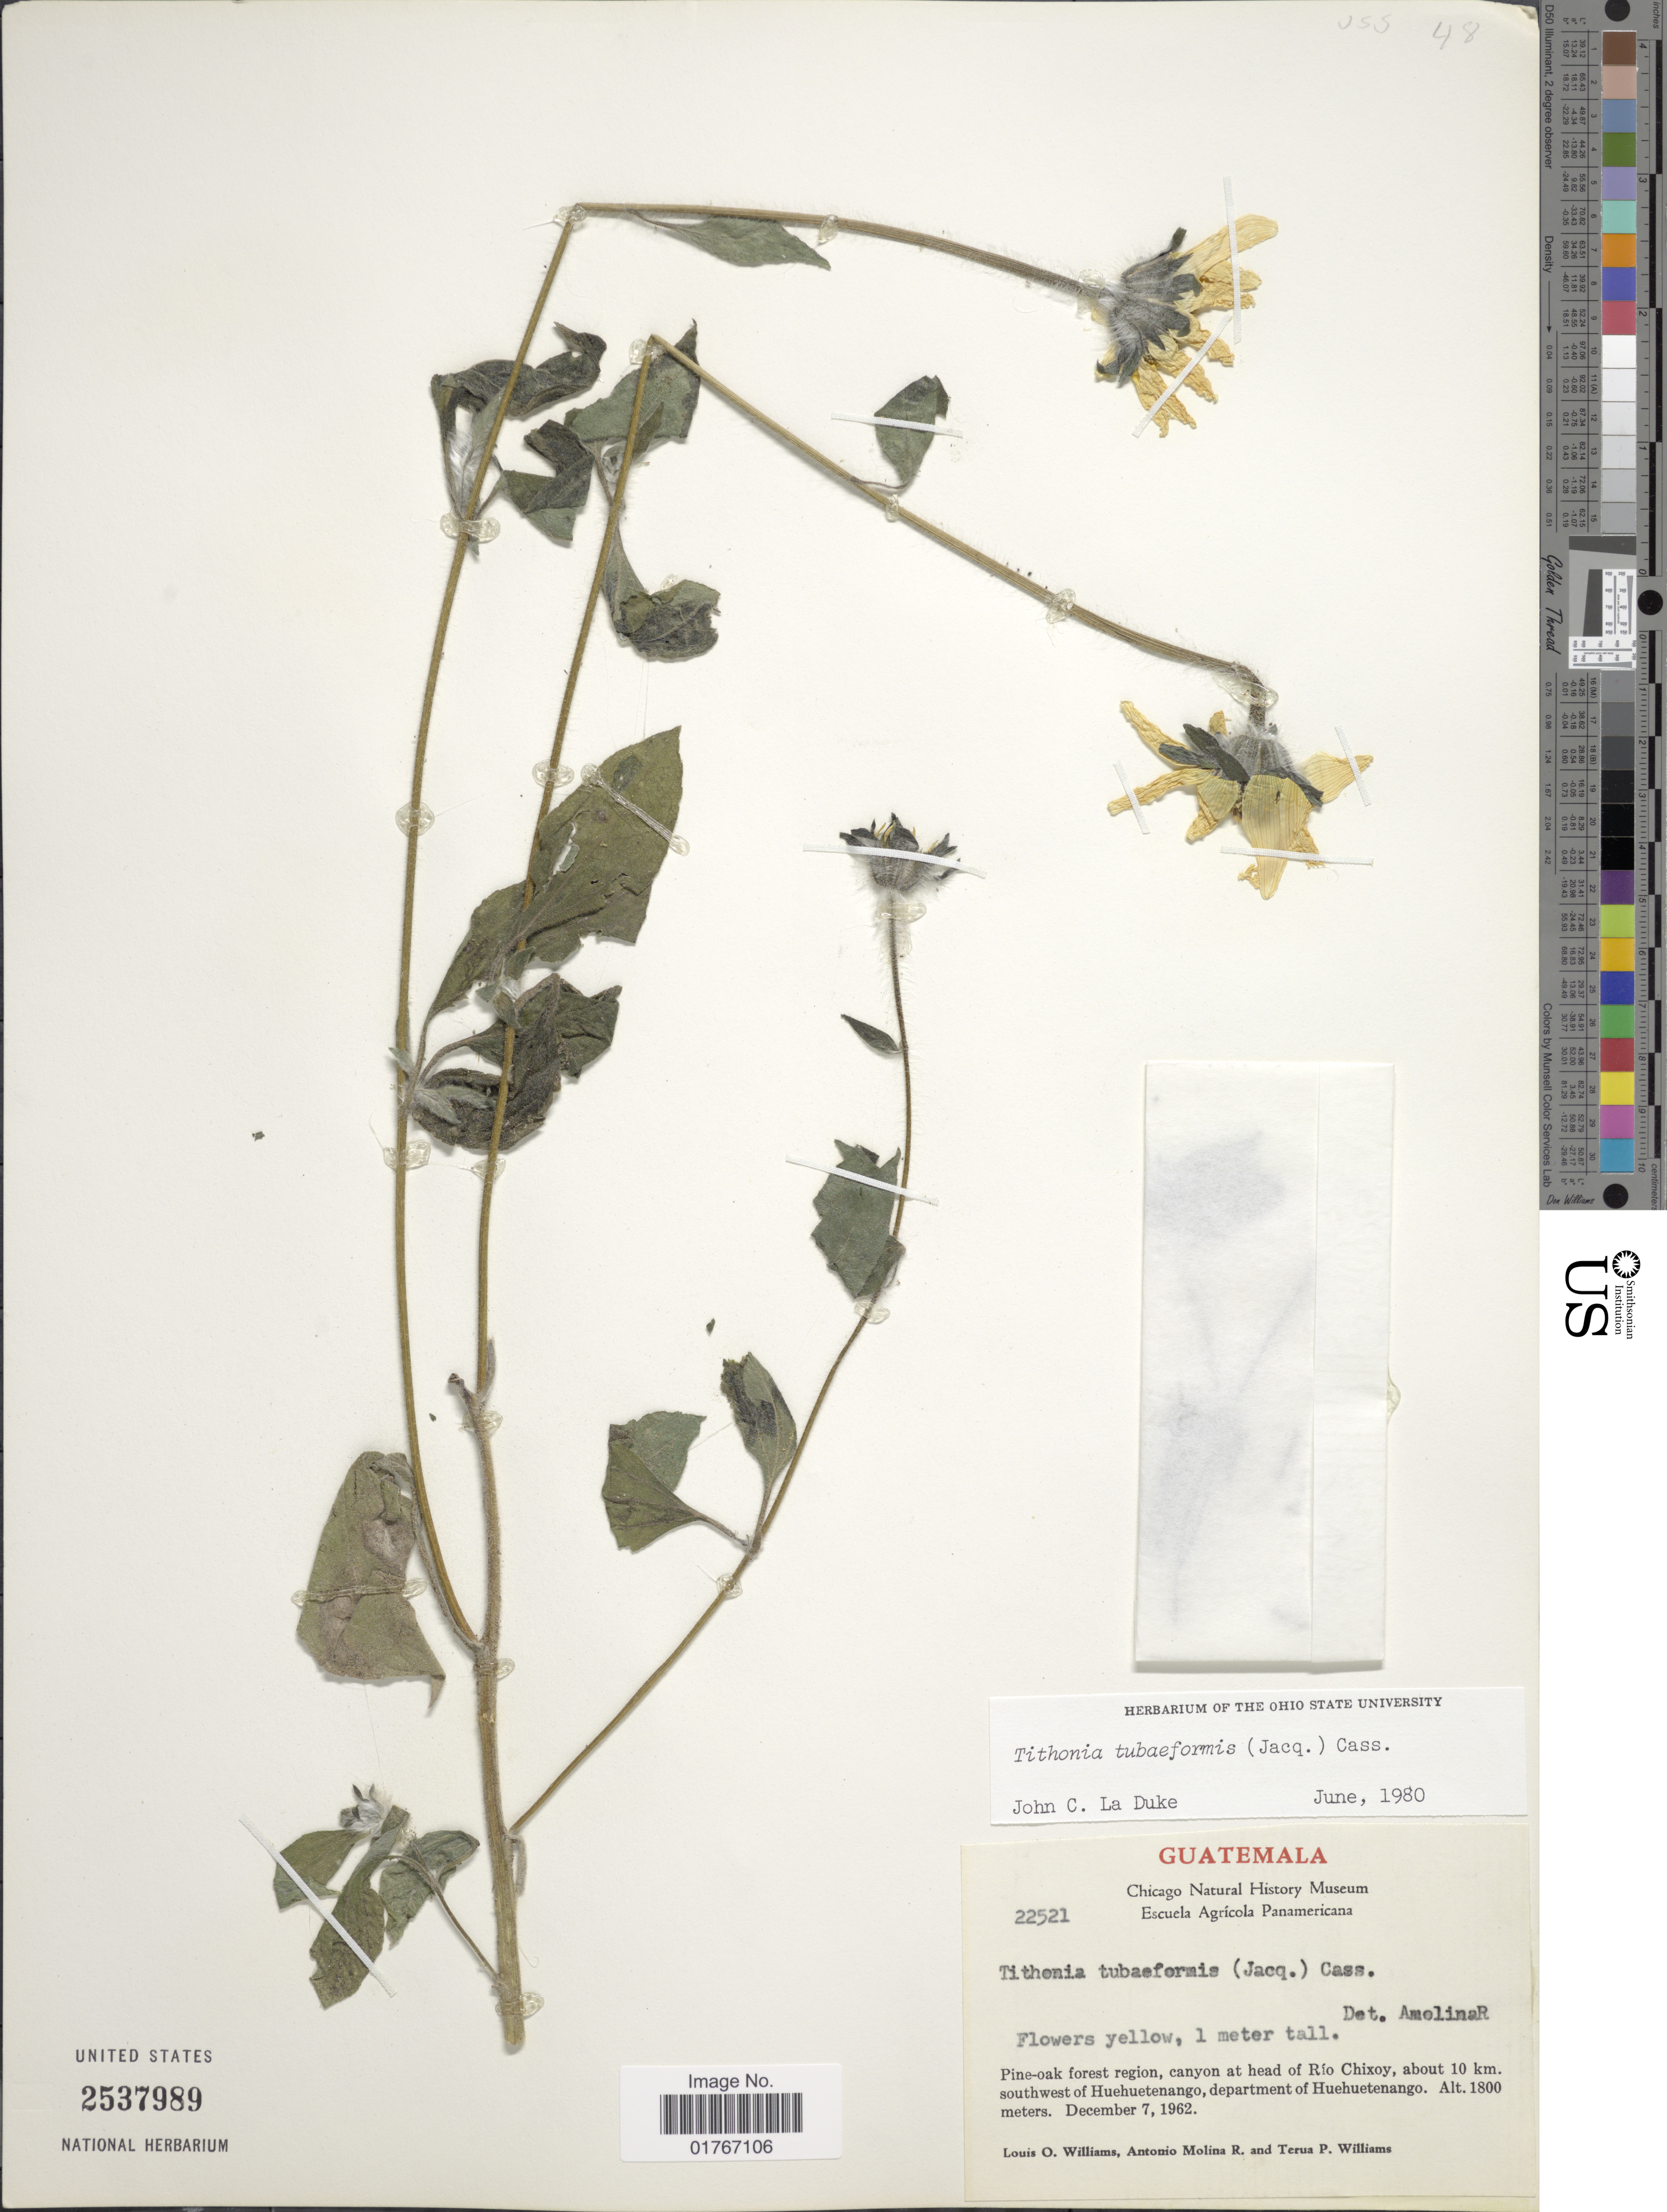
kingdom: Plantae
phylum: Tracheophyta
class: Magnoliopsida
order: Asterales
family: Asteraceae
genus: Tithonia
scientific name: Tithonia tubaeformis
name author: (Jacq.) Cass.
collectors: L. O. Williams, A. Molina R. & T. P. Williams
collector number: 22521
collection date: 1962-12-07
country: Guatemala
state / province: Huehuetenango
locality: Pine-oak forest region, canyon at head of Río Chixoy, about 10 km southwest of Huehuetenango, department of Huehuetenango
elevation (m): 1800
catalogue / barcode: US 2537989